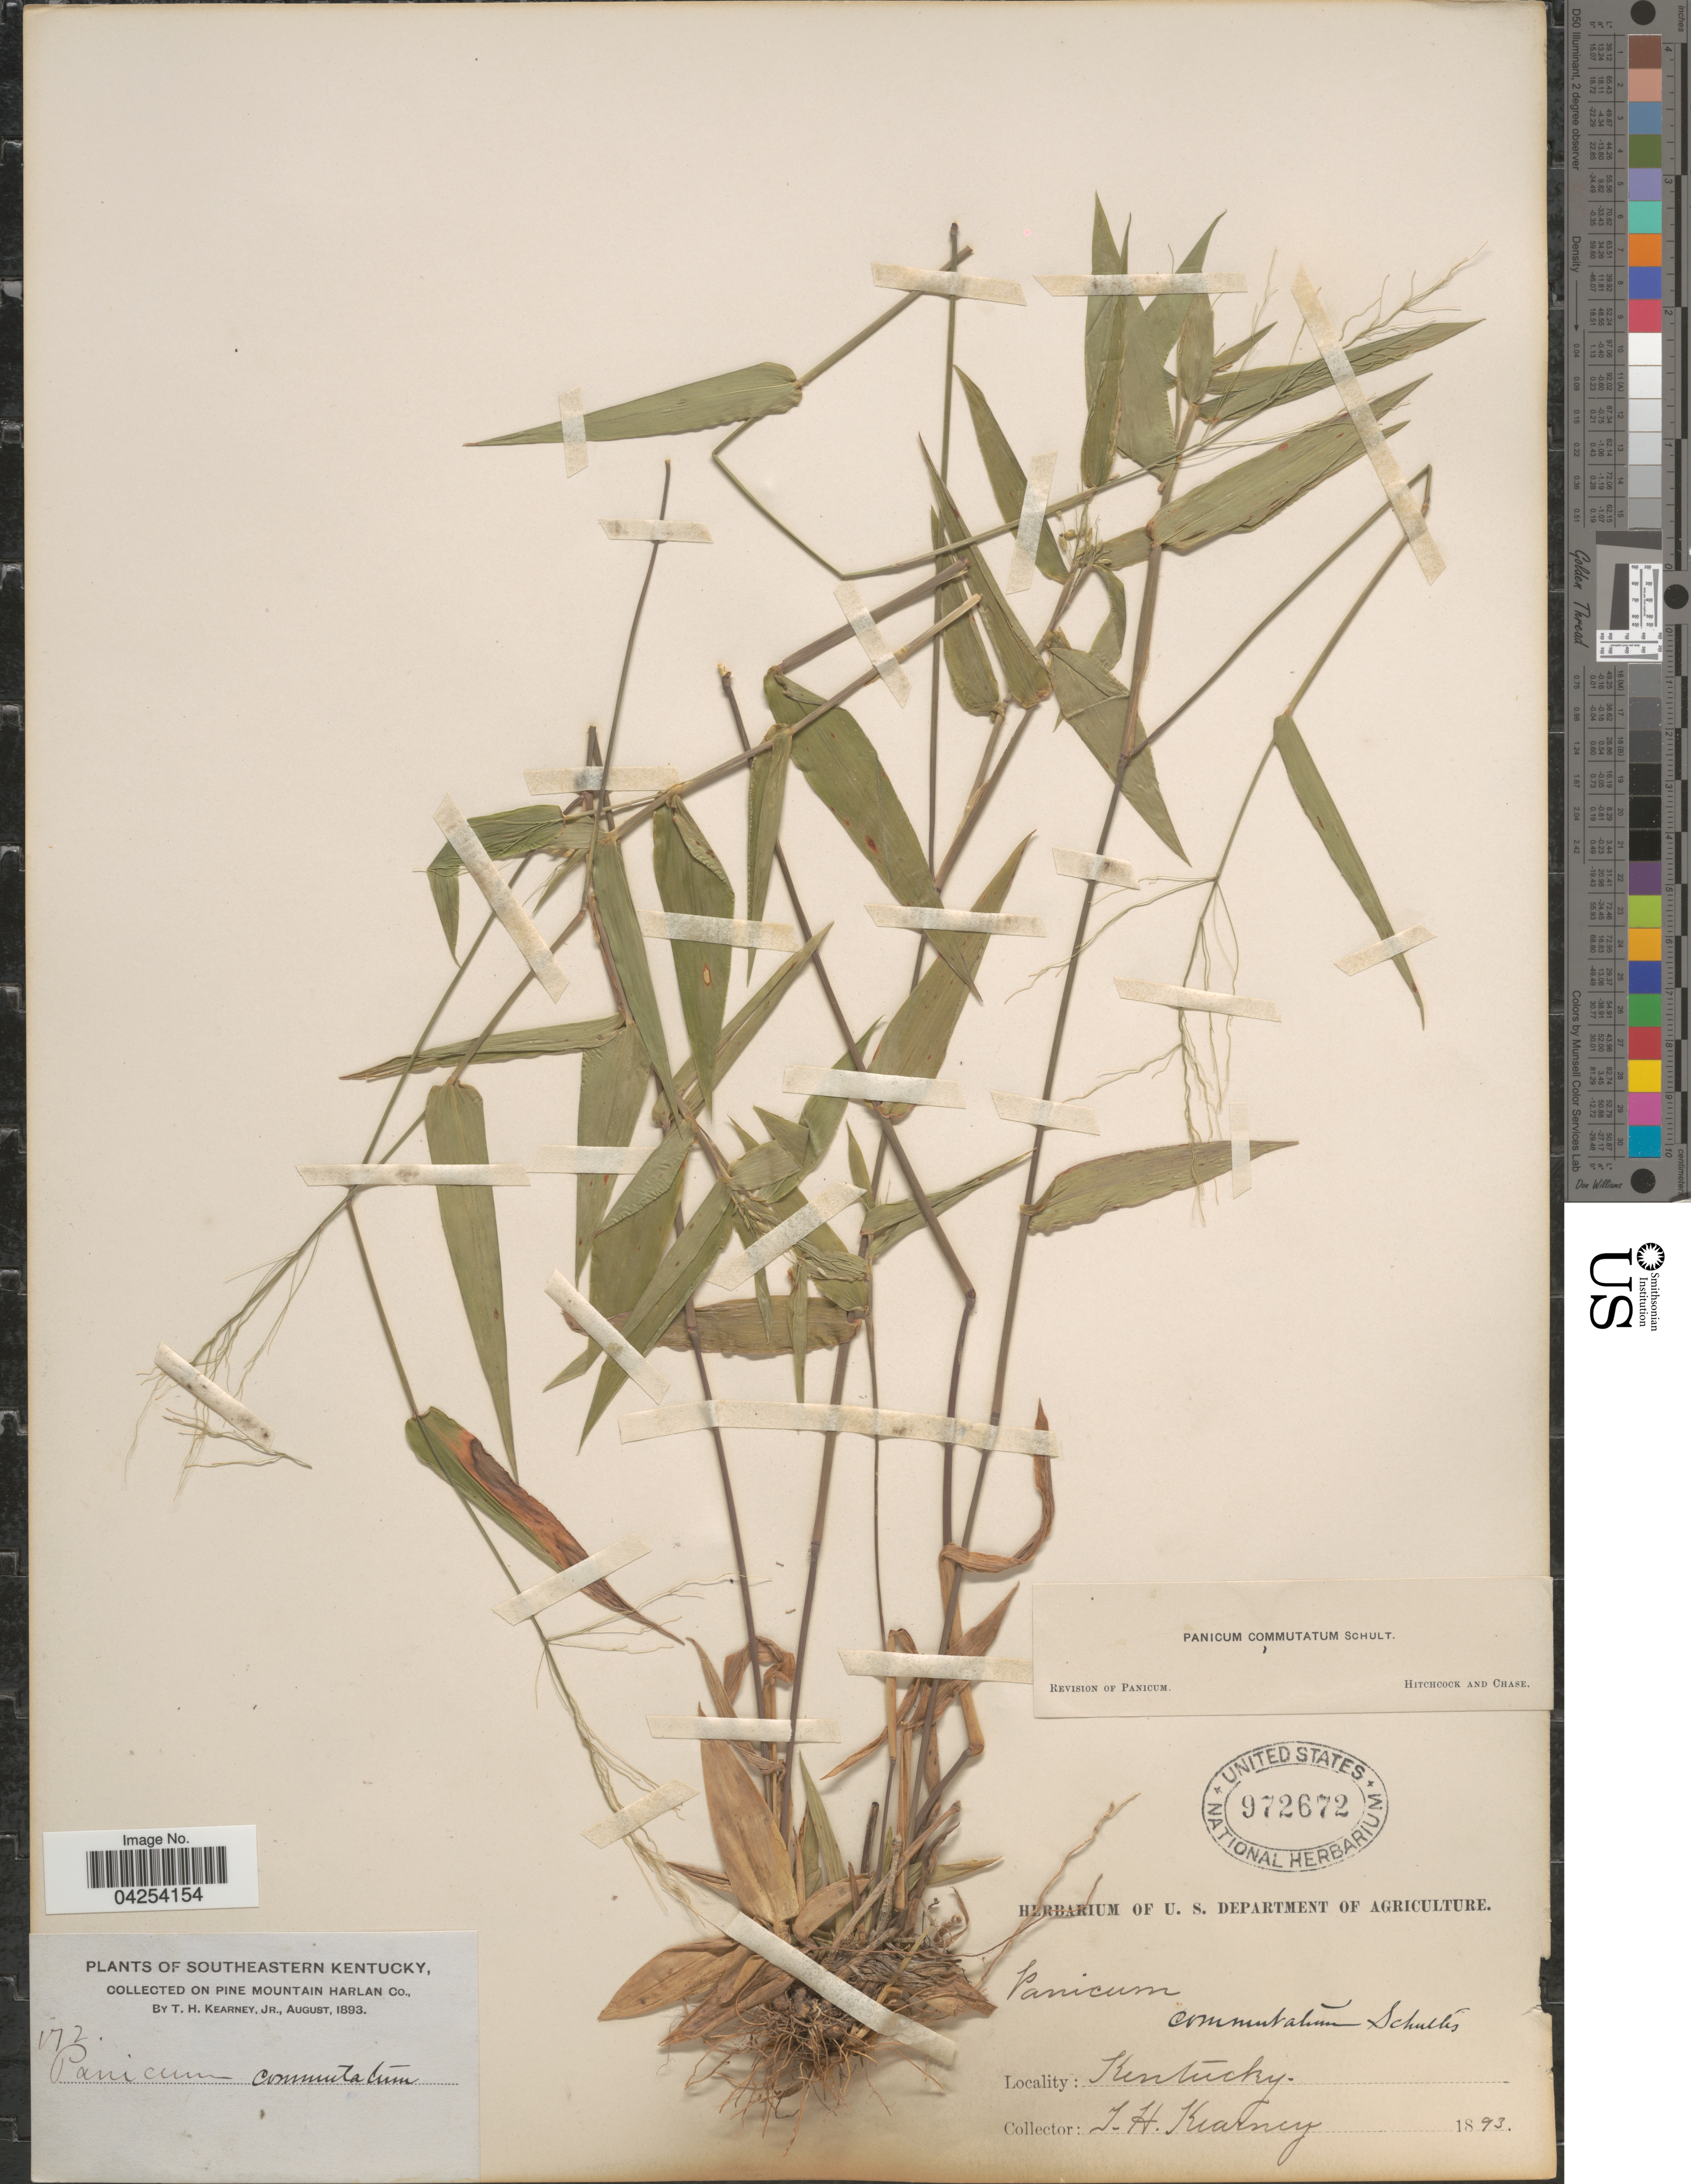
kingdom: Plantae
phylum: Tracheophyta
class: Liliopsida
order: Poales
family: Poaceae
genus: Dichanthelium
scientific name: Dichanthelium commutatum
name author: (Schult.) Gould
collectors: T. H. Kearney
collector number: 172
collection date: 1893-08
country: United States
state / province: Kentucky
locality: Southeastern Kentucky. On pine mountain Harlan Co.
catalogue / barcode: US 972672